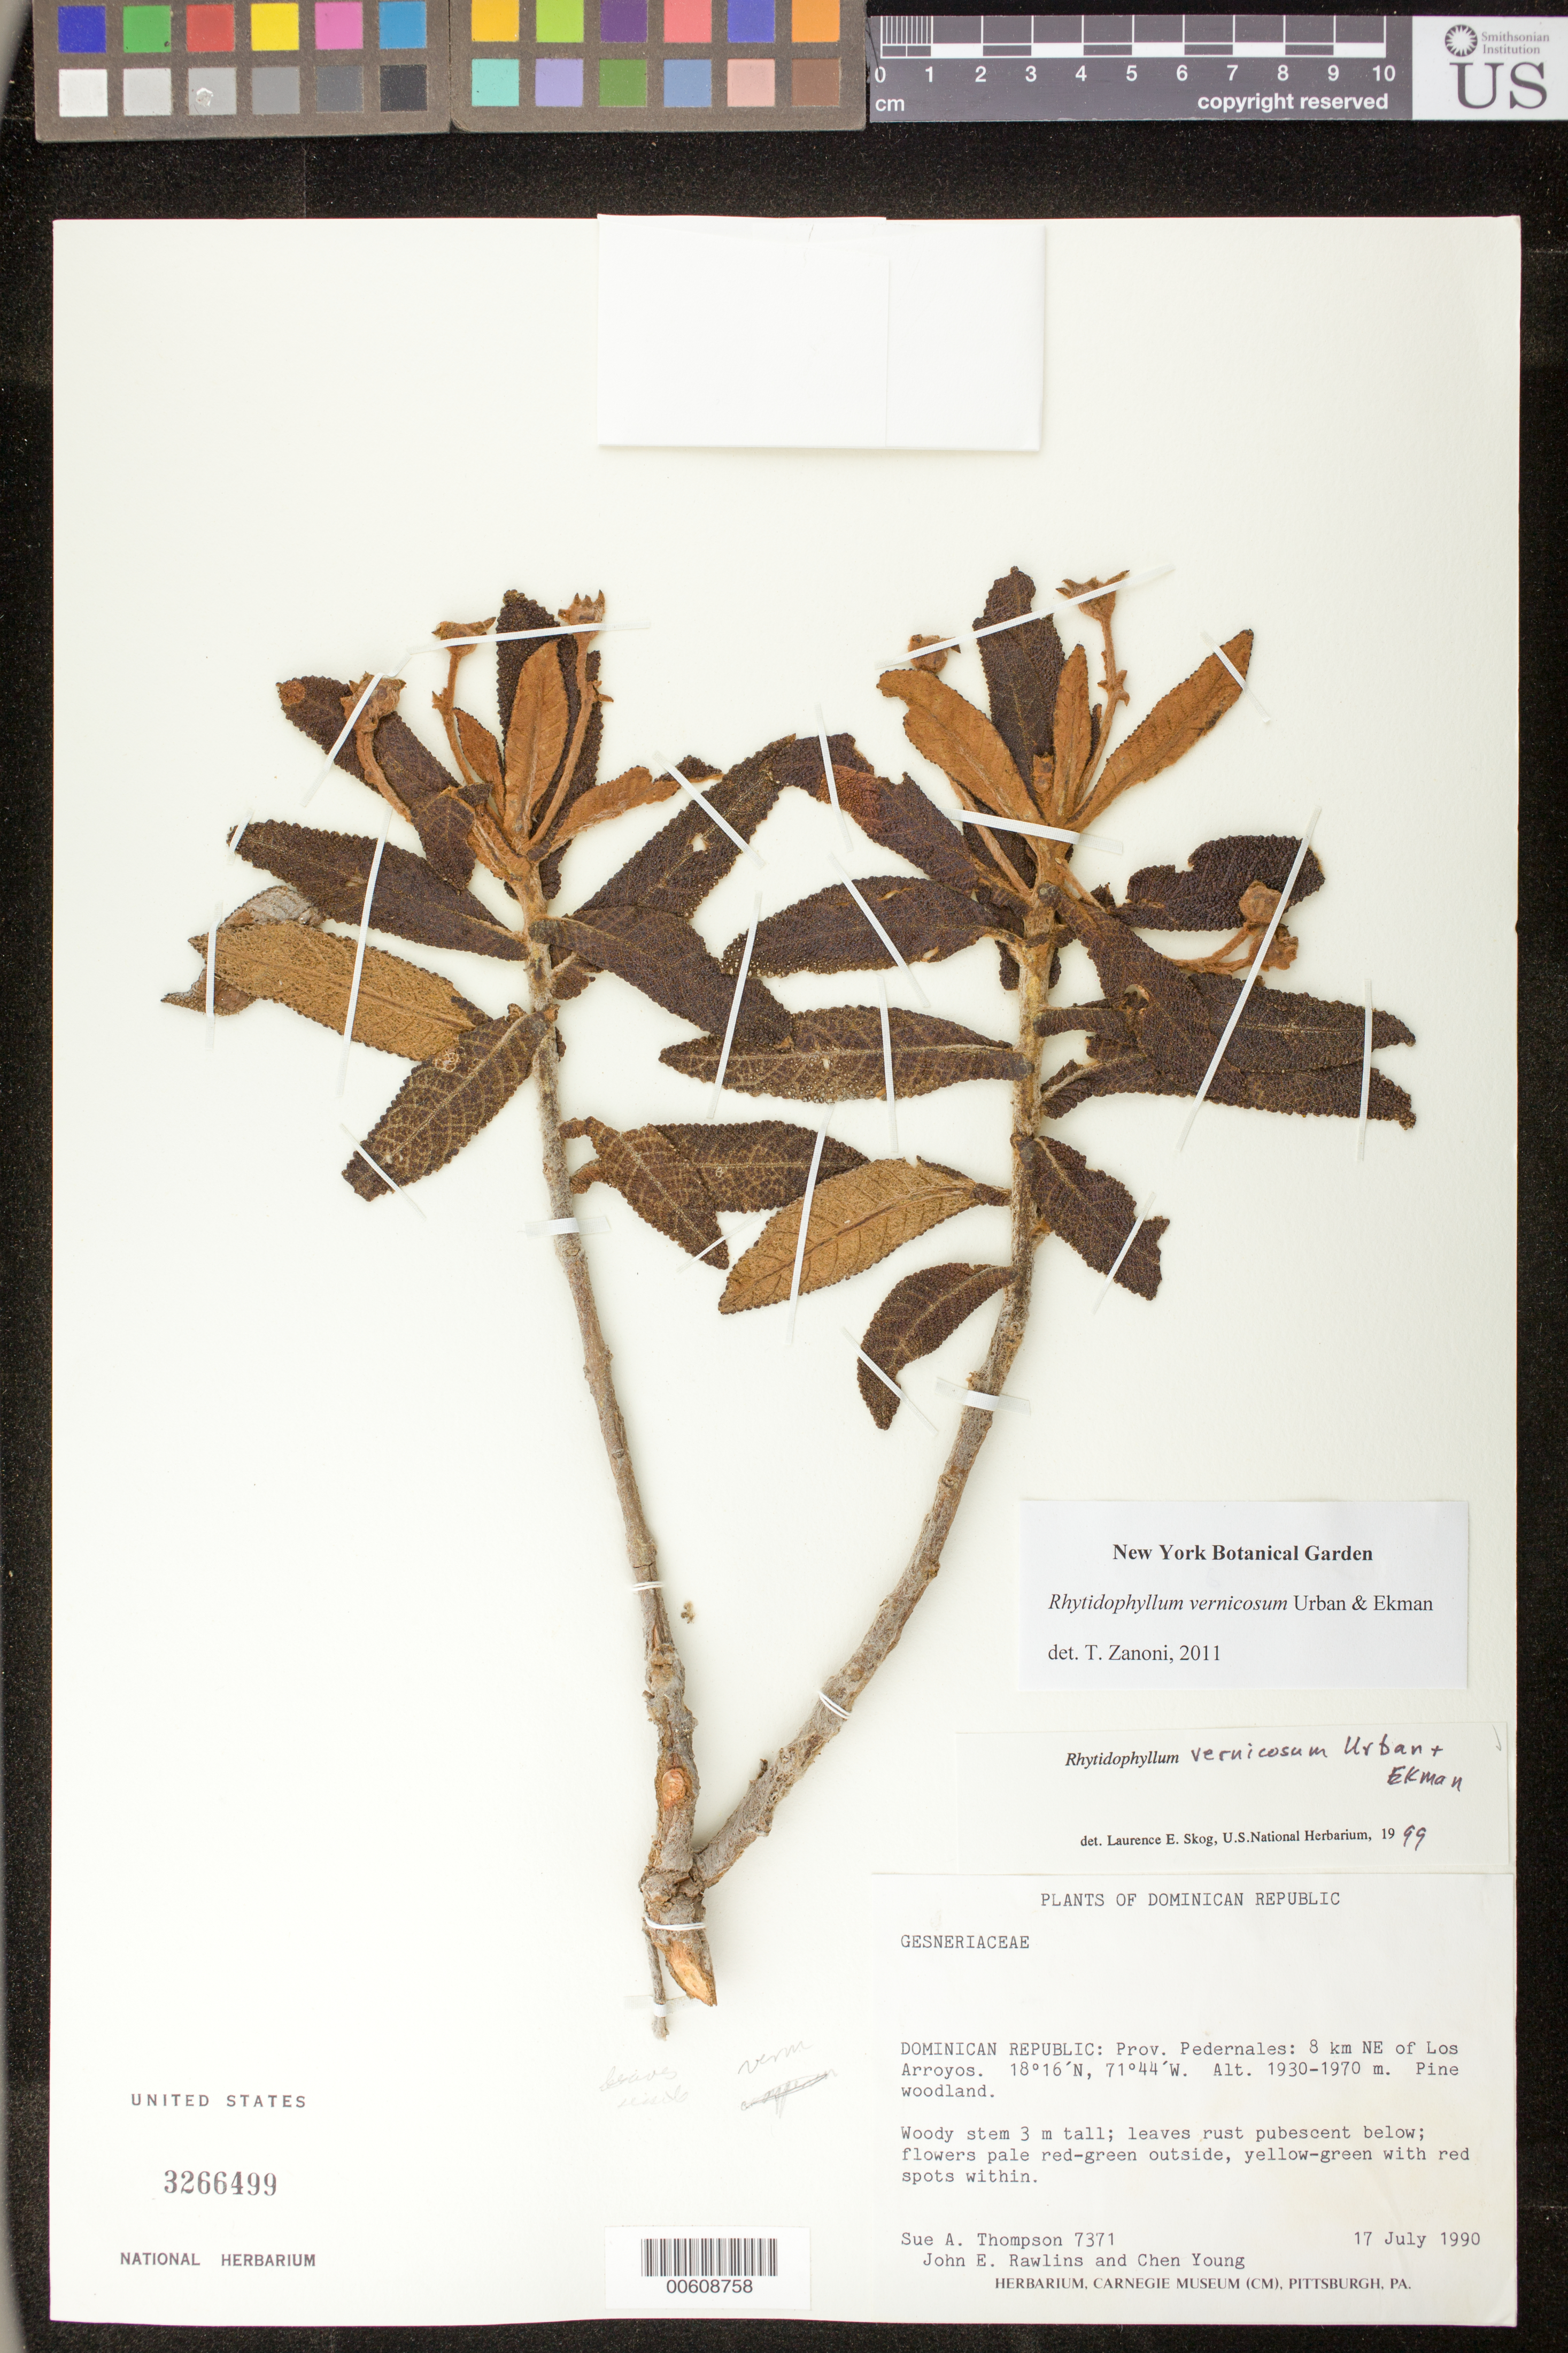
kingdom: Plantae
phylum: Tracheophyta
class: Magnoliopsida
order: Lamiales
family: Gesneriaceae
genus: Rhytidophyllum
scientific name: Rhytidophyllum vernicosum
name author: Urb. & Ekman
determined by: Skog, Laurence E.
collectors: S. A. Thompson, J. Rawlins & C. Young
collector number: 7371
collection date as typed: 17 Jul 1990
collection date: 1990-07-17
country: Dominican Republic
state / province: Pedernales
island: Hispaniola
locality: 8 km NE of Los Arroyos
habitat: Pine woodland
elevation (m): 1930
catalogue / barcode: US 3266499